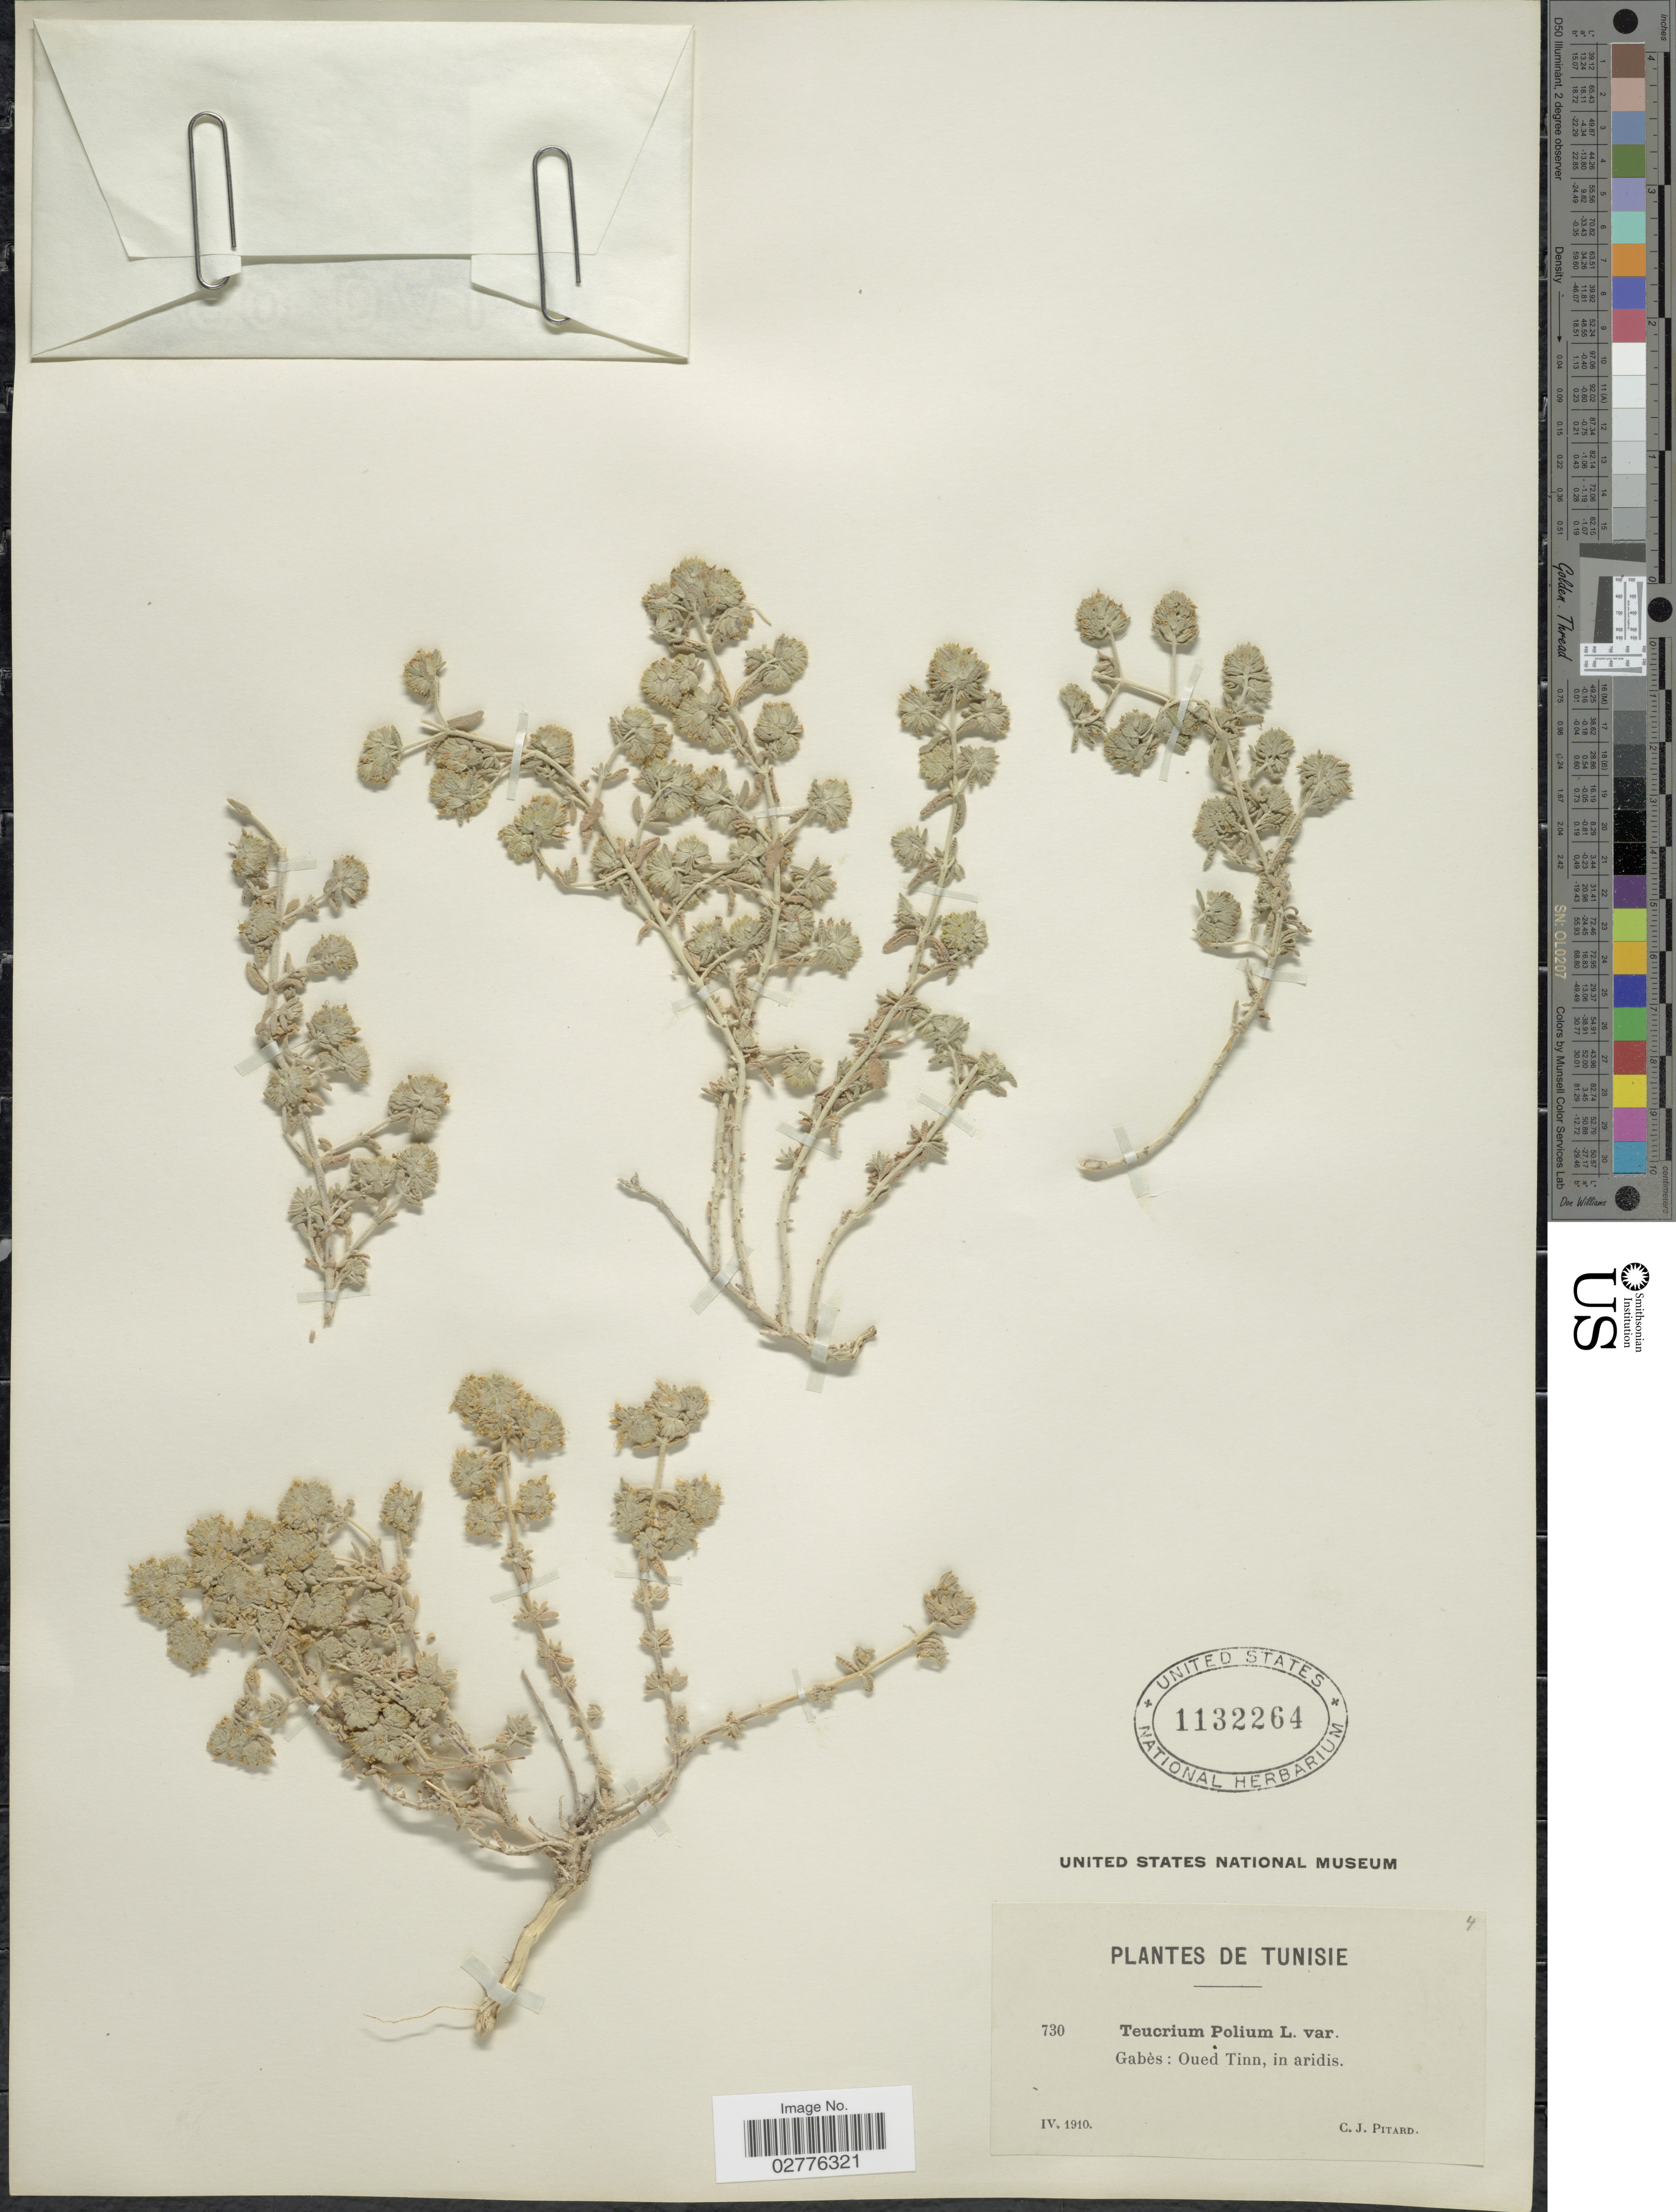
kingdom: Plantae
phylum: Tracheophyta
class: Magnoliopsida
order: Lamiales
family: Lamiaceae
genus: Teucrium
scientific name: Teucrium polium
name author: L.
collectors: C. Pitard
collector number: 730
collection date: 1910-04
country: Tunisia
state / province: Gabès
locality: Oued Tinn, in aridis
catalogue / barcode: US 1132264